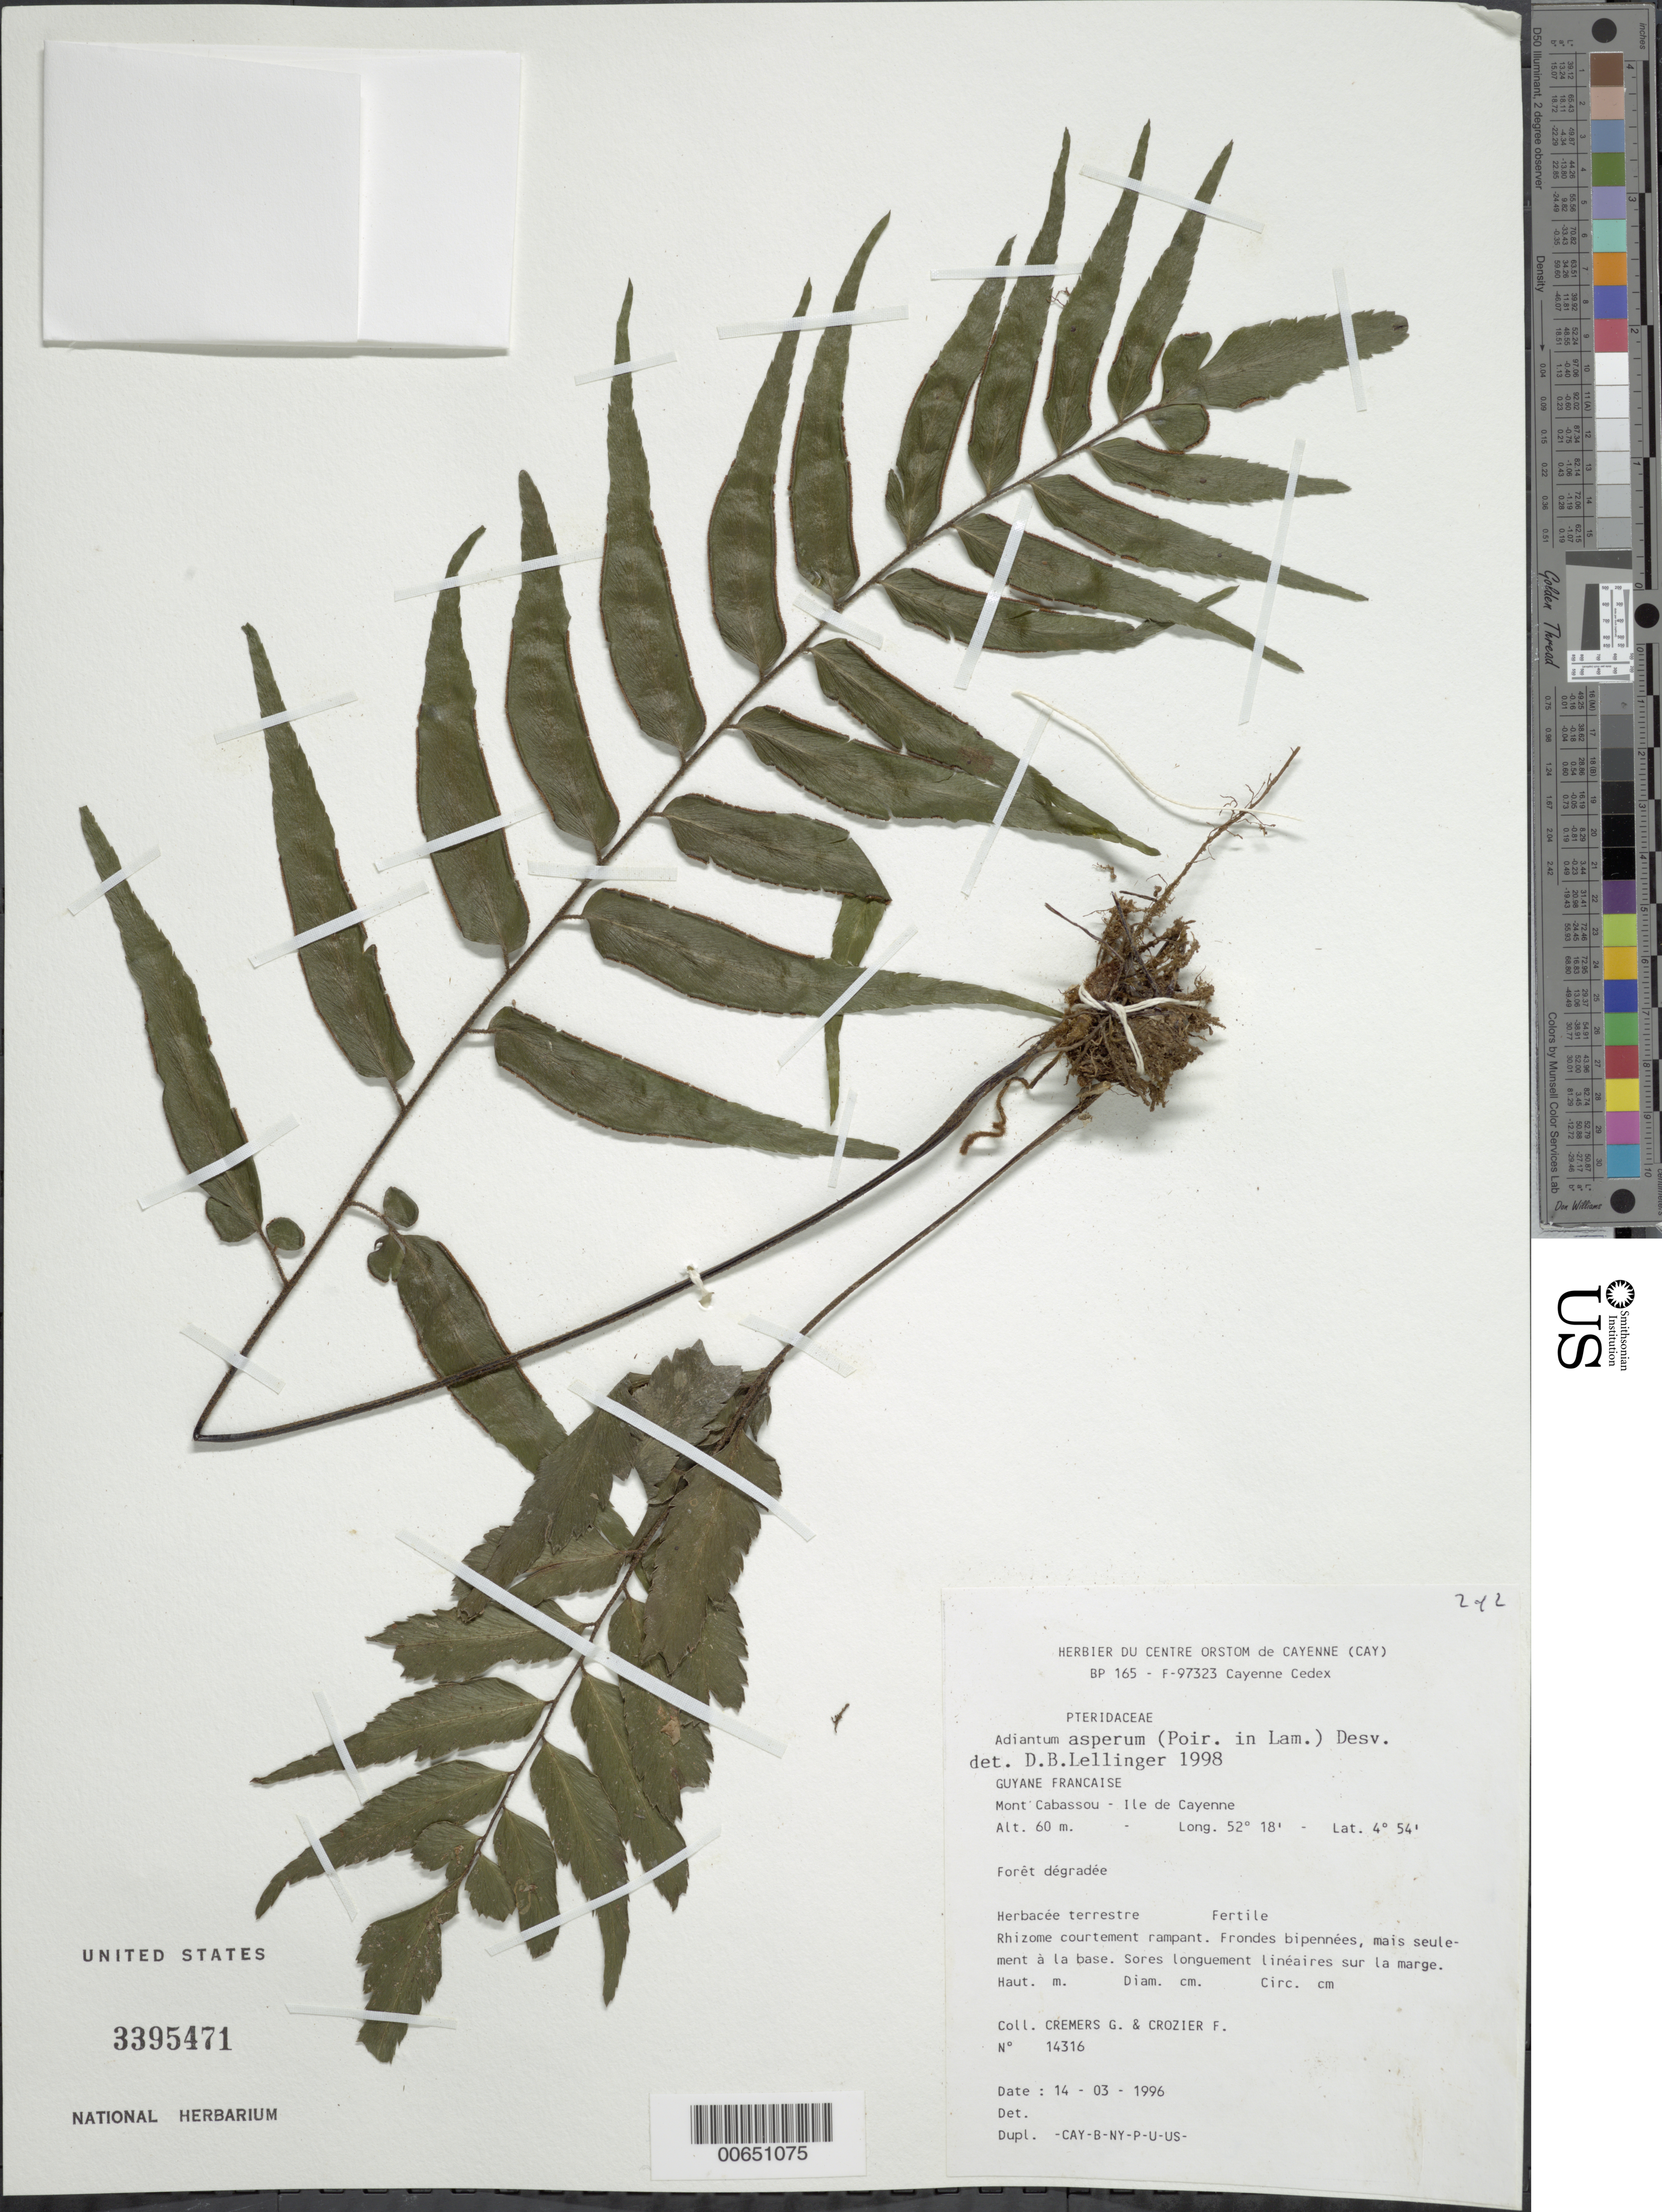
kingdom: Plantae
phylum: Tracheophyta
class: Polypodiopsida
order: Polypodiales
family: Pteridaceae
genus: Adiantum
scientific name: Adiantum dolosum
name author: Kunze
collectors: G. Cremers & F. Crozier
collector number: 14316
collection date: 1996-03-14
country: French Guiana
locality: Mont. Cabassou - Ile de Cayenne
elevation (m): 60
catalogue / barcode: US 3395471